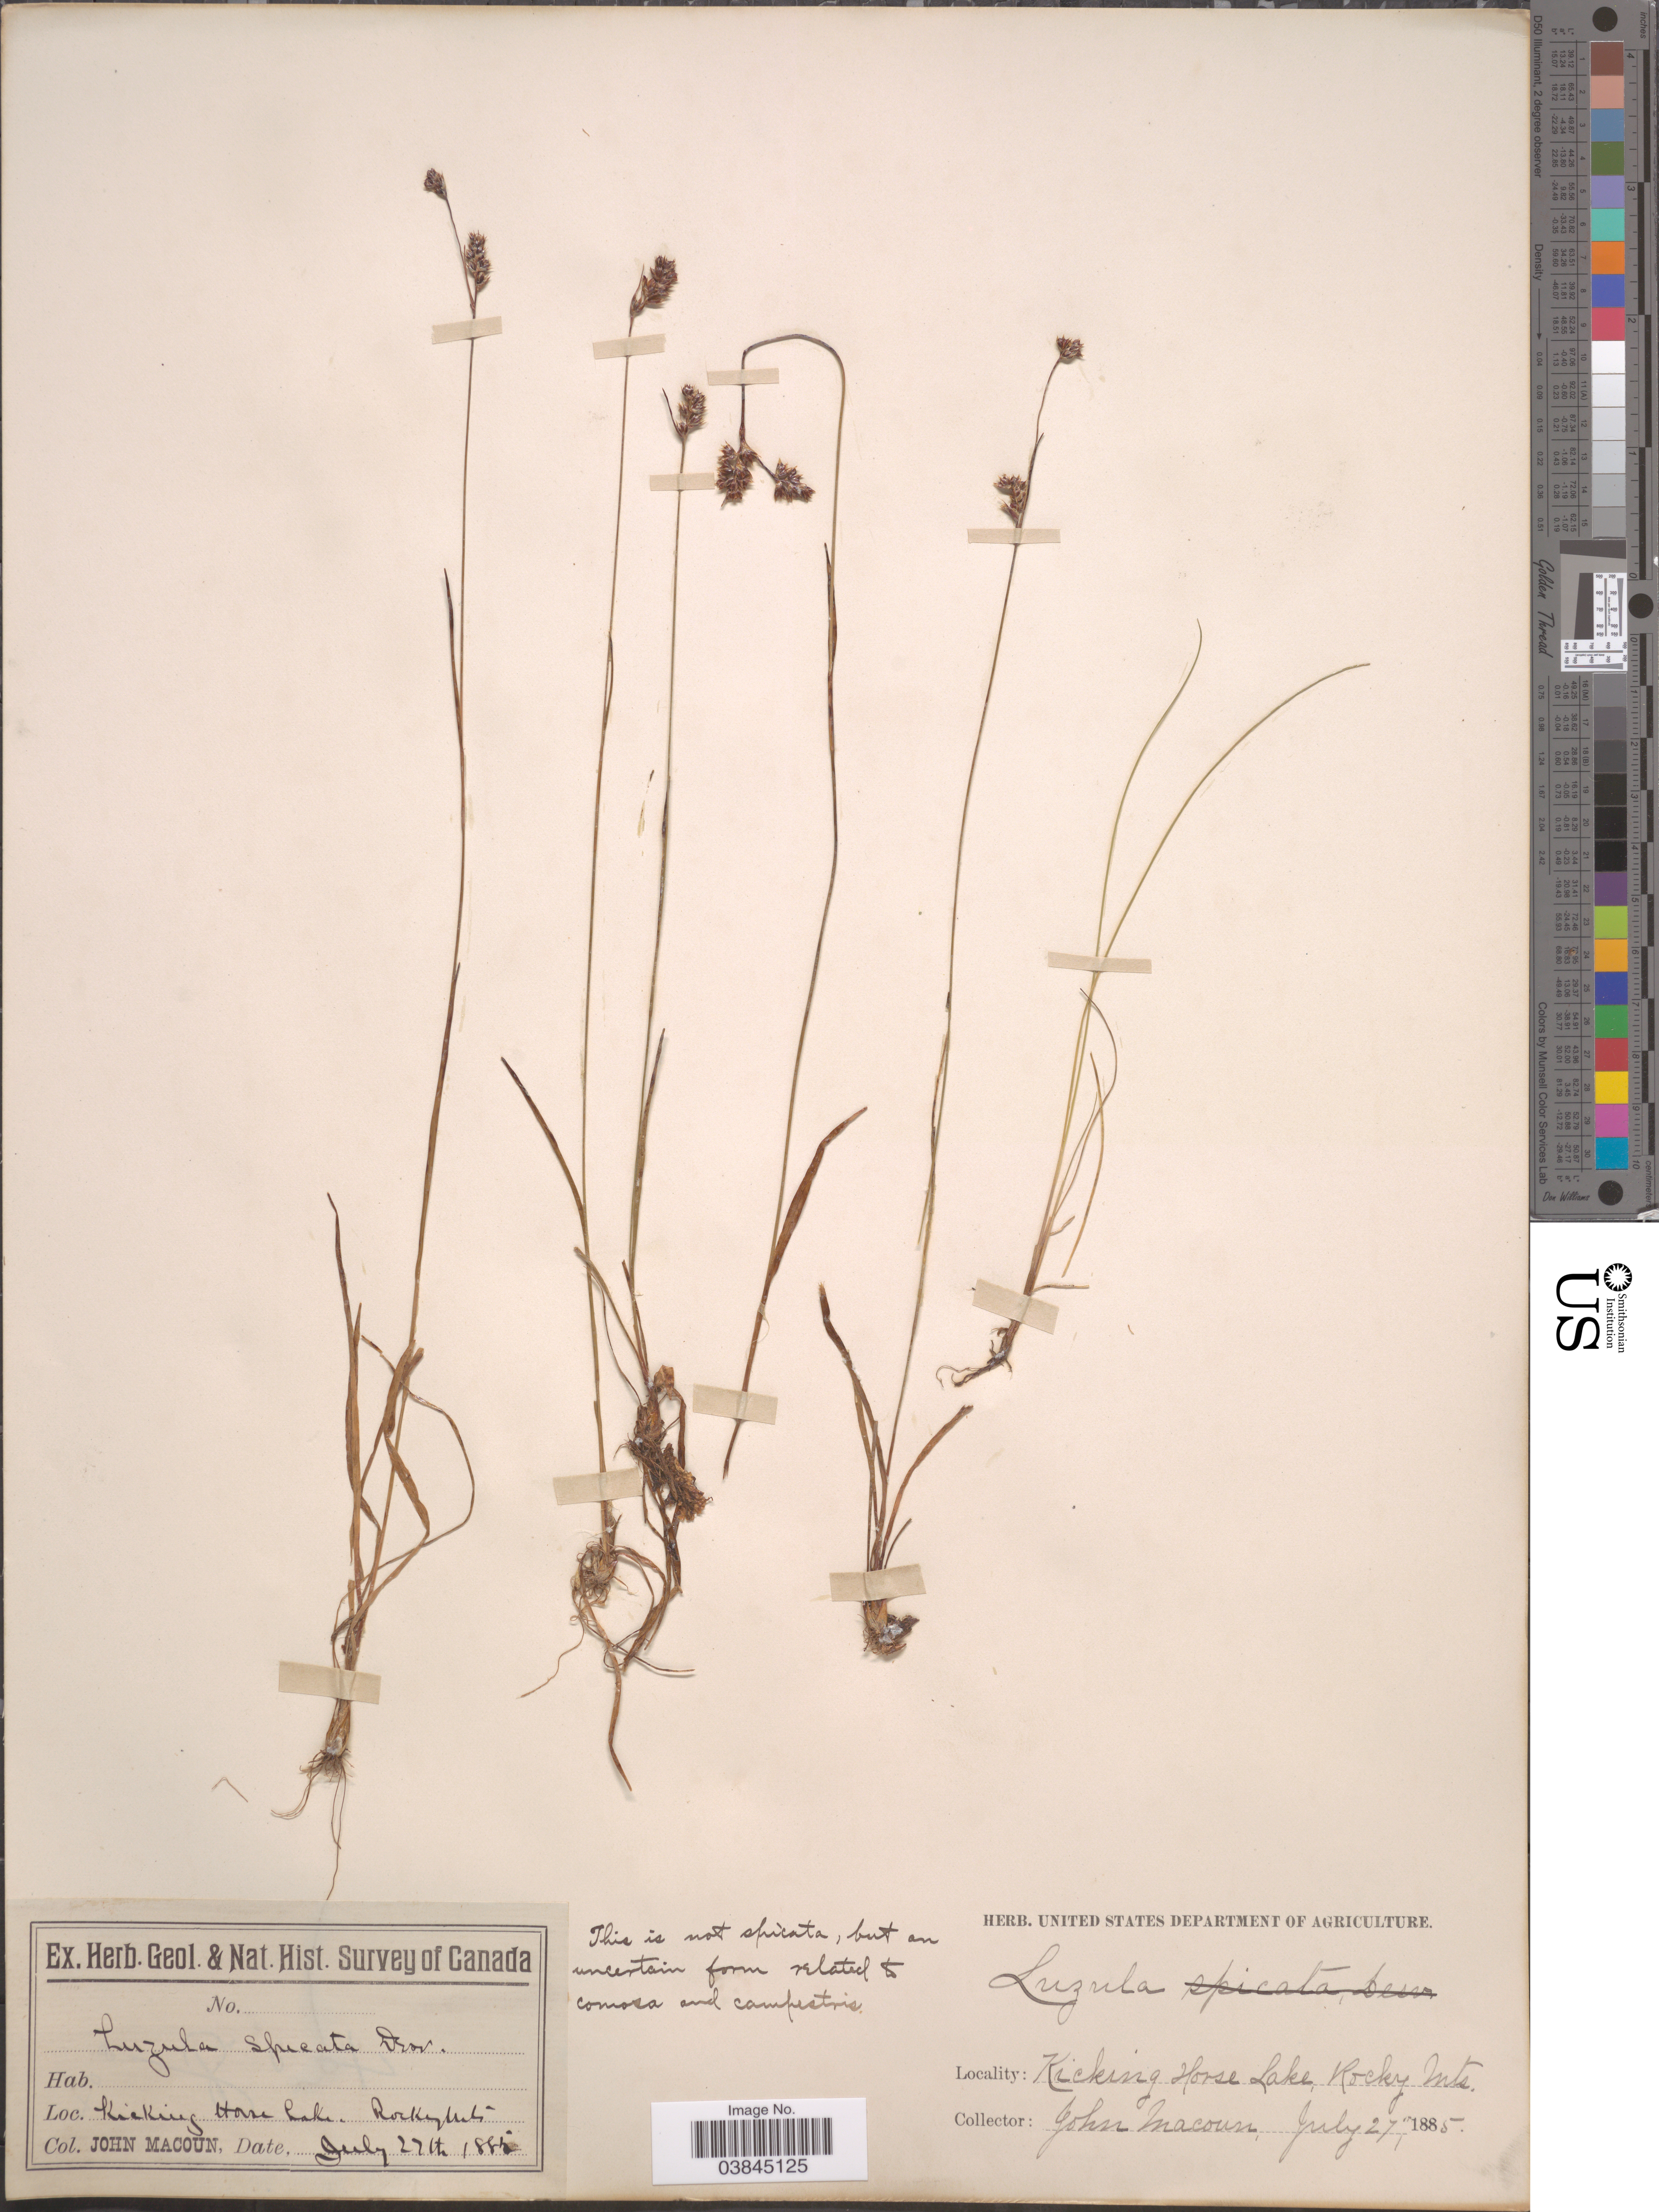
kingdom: Plantae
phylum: Tracheophyta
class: Liliopsida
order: Poales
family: Juncaceae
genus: Luzula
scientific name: Luzula campestris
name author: (L.) DC.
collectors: J. Macoun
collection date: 1885-07-27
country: Canada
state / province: British Columbia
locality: Kicking Horse Lake, Rocky Mts.